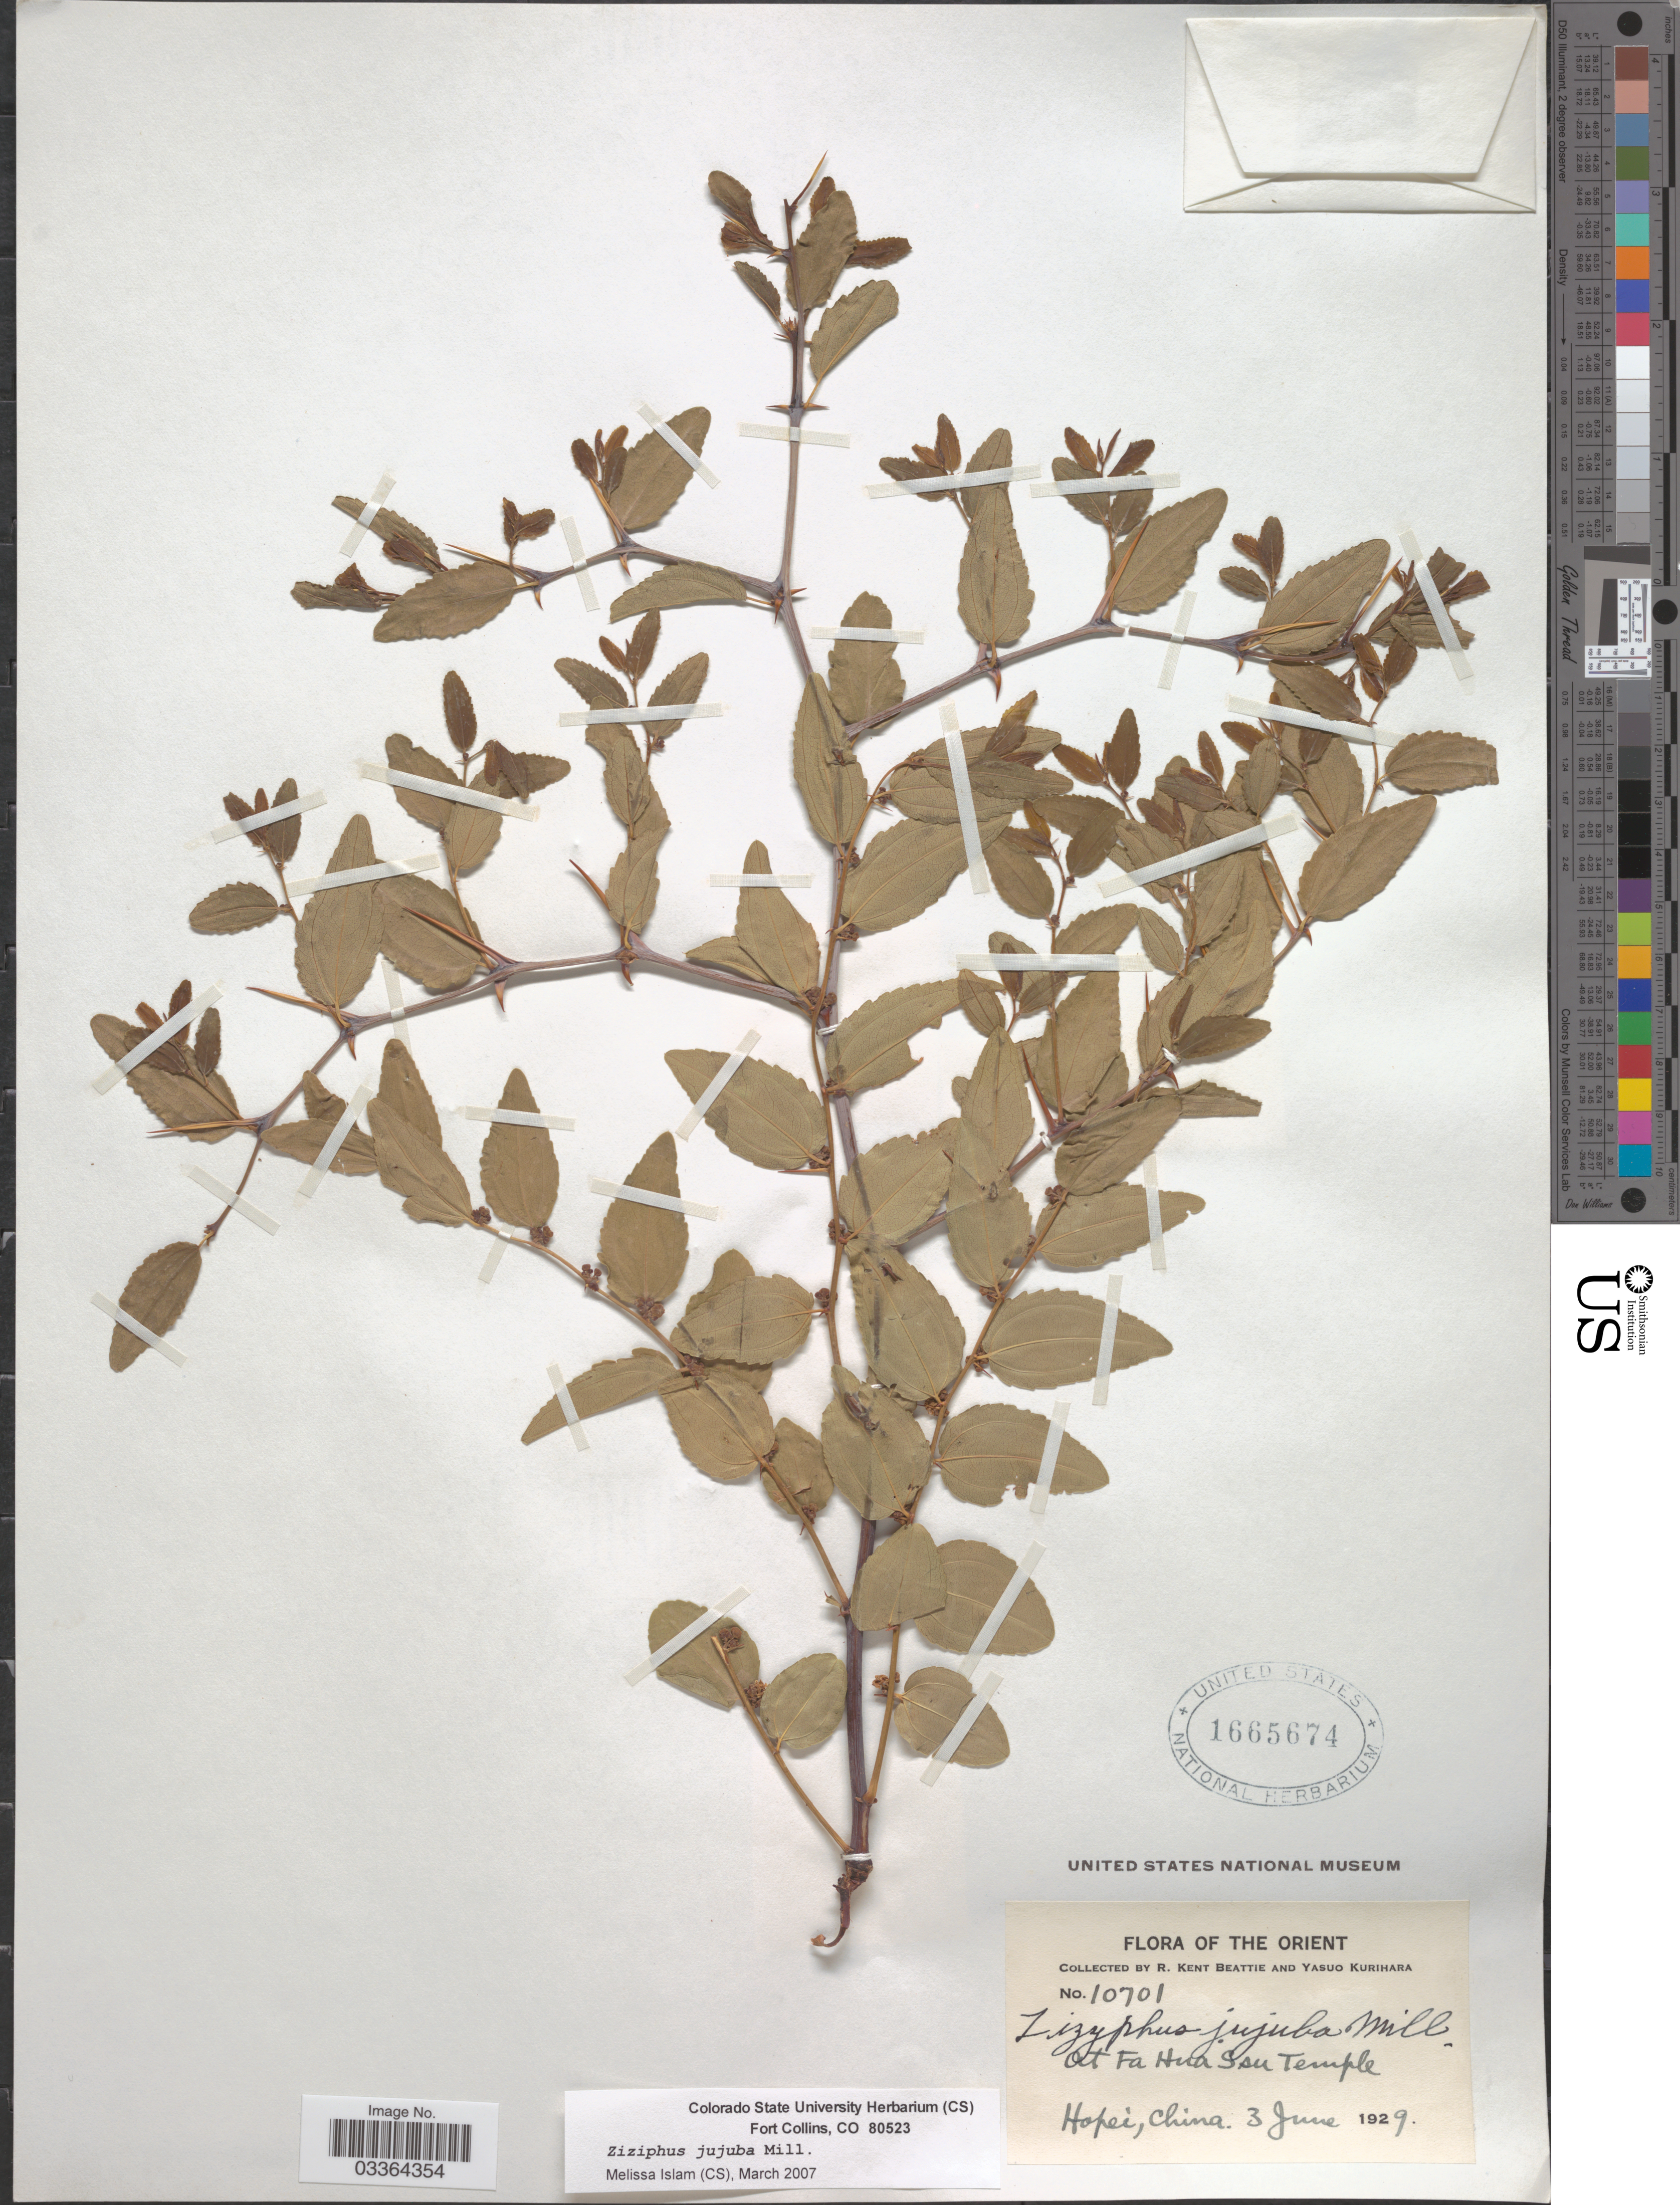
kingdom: Plantae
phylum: Tracheophyta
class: Magnoliopsida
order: Rosales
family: Rhamnaceae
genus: Ziziphus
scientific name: Ziziphus jujuba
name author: Mill.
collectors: R. K. Beattie & Y. Kurihara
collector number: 10701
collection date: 1929-06-03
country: China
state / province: Hebei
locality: The Orient. At Fa Hua Ssu Temple. Hopei.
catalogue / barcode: US 1665674